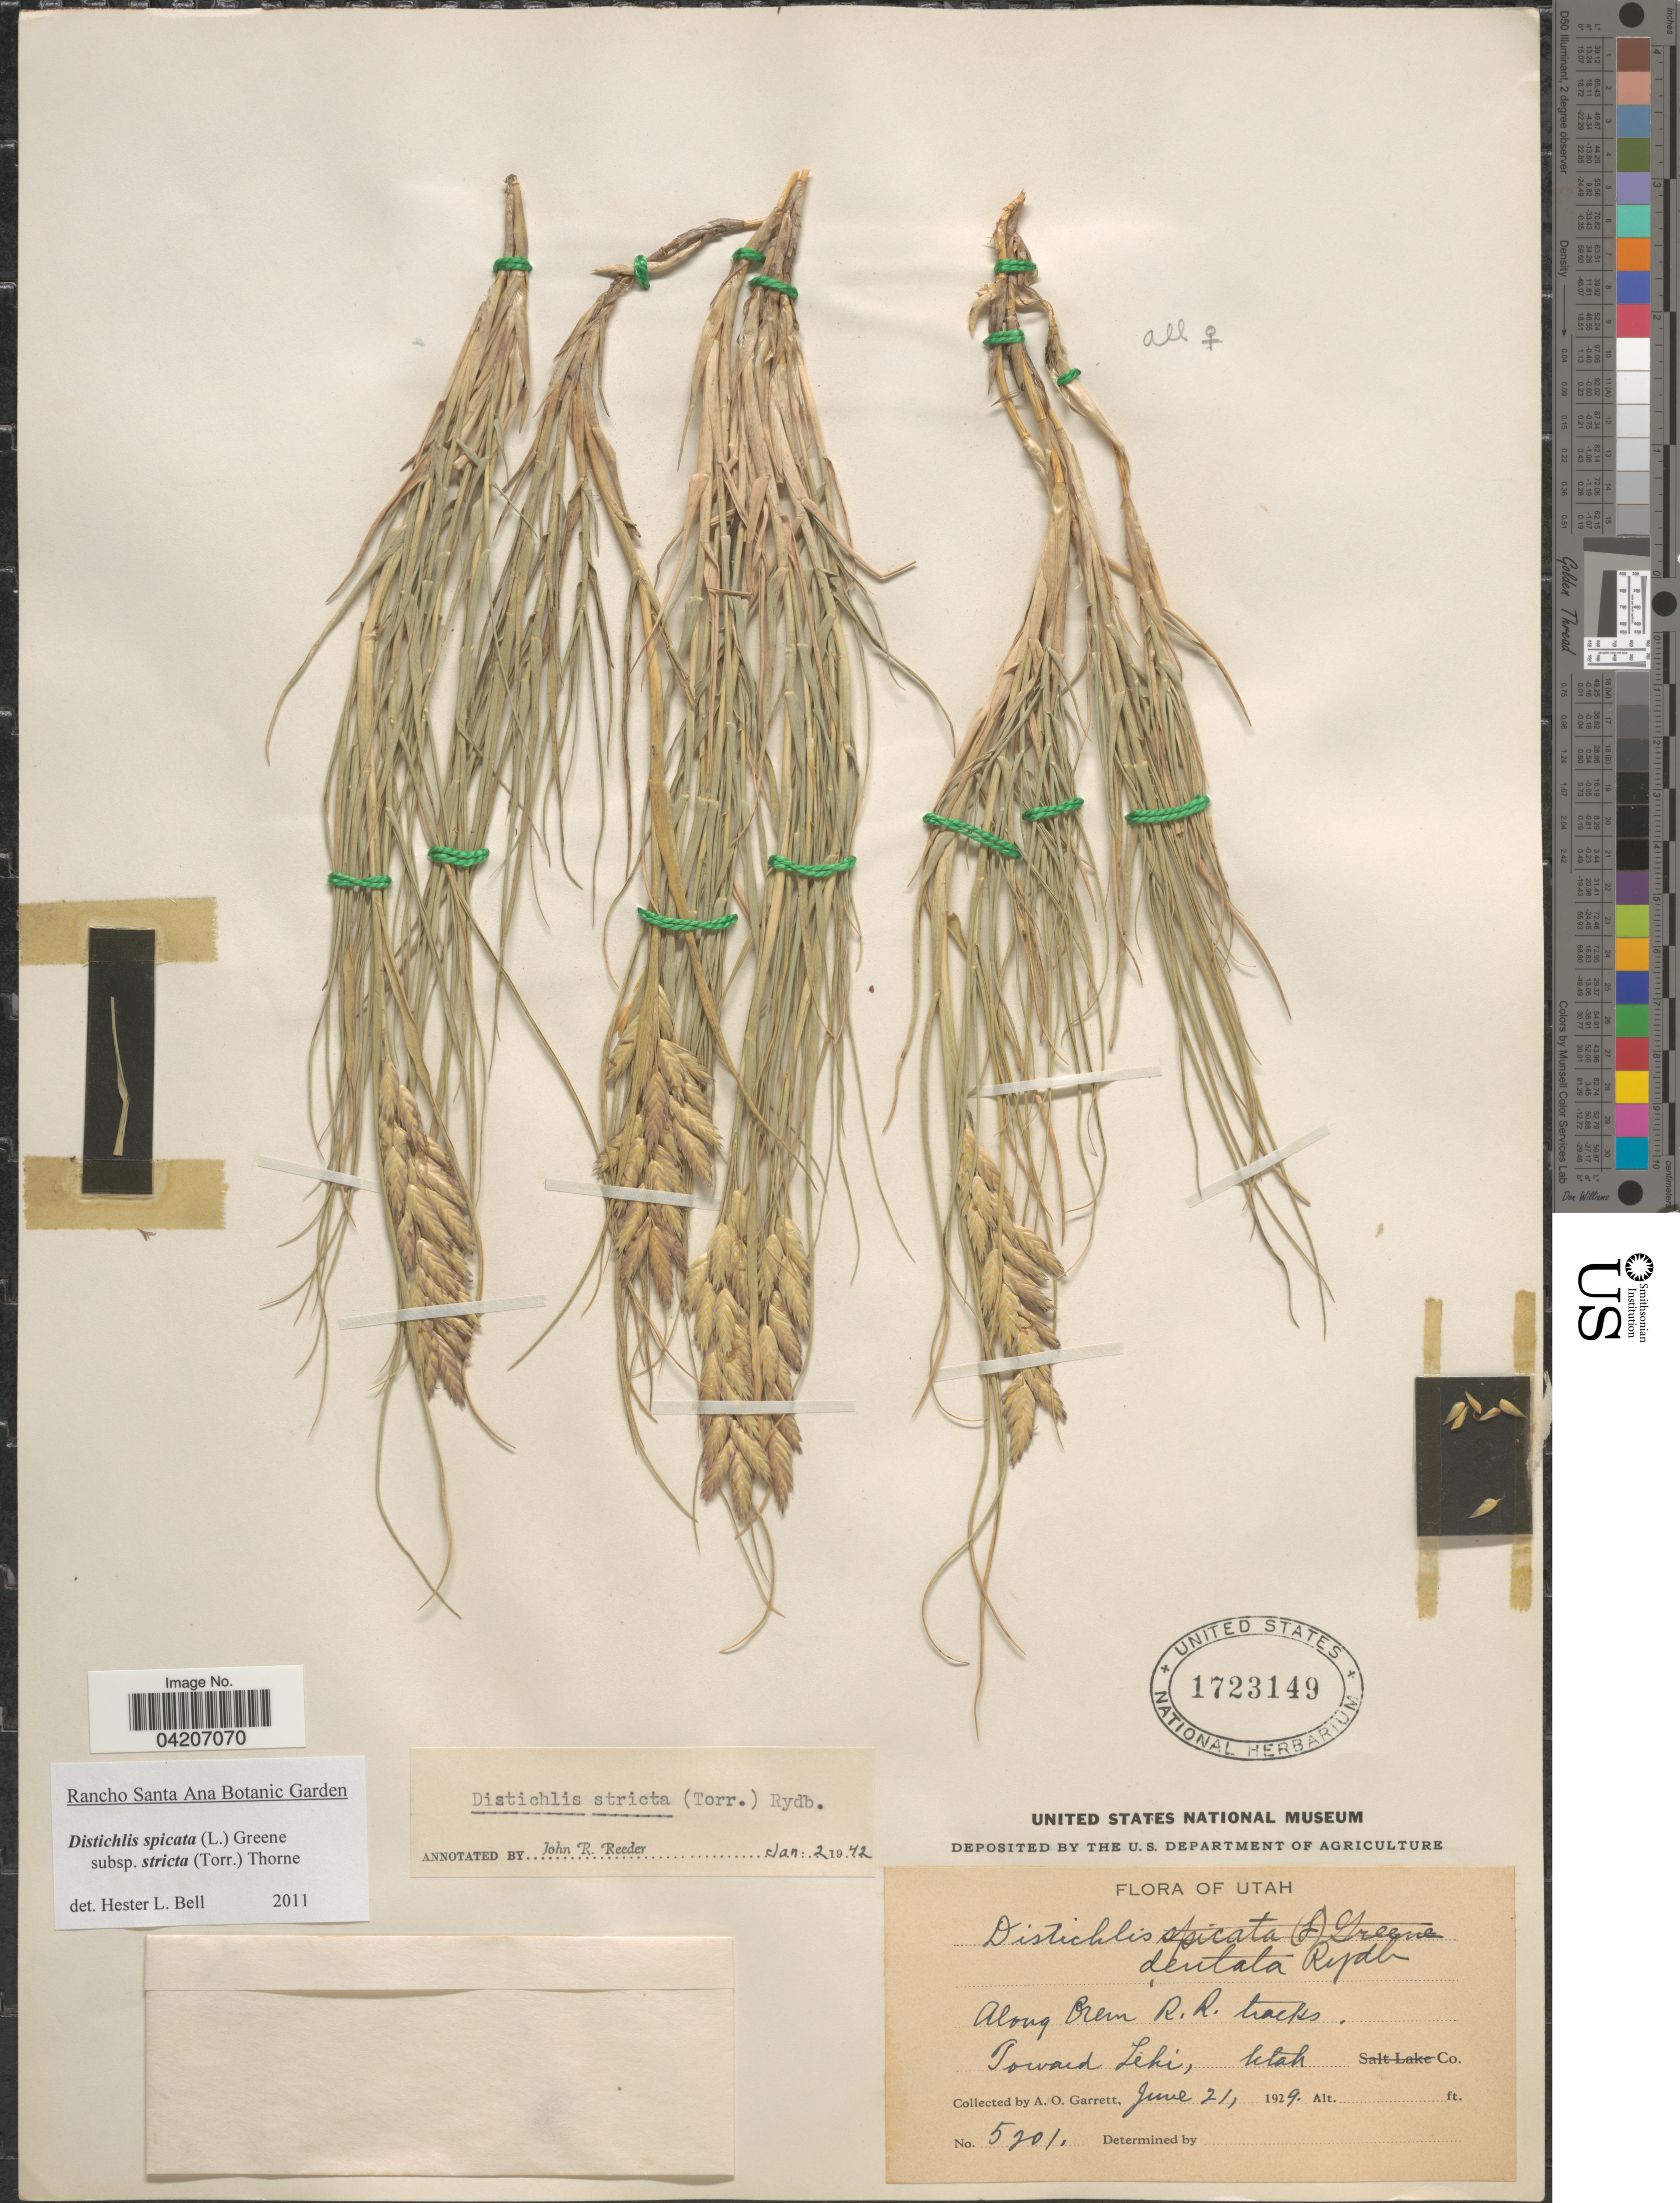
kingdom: Plantae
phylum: Tracheophyta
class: Liliopsida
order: Poales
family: Poaceae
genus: Distichlis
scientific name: Distichlis spicata subsp. stricta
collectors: A. O. Garrett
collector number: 5201*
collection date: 1929-06-21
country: United States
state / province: Utah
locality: Along Orem R.R. tracks. Toward Lehi, Utah Co.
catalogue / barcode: US 1723149